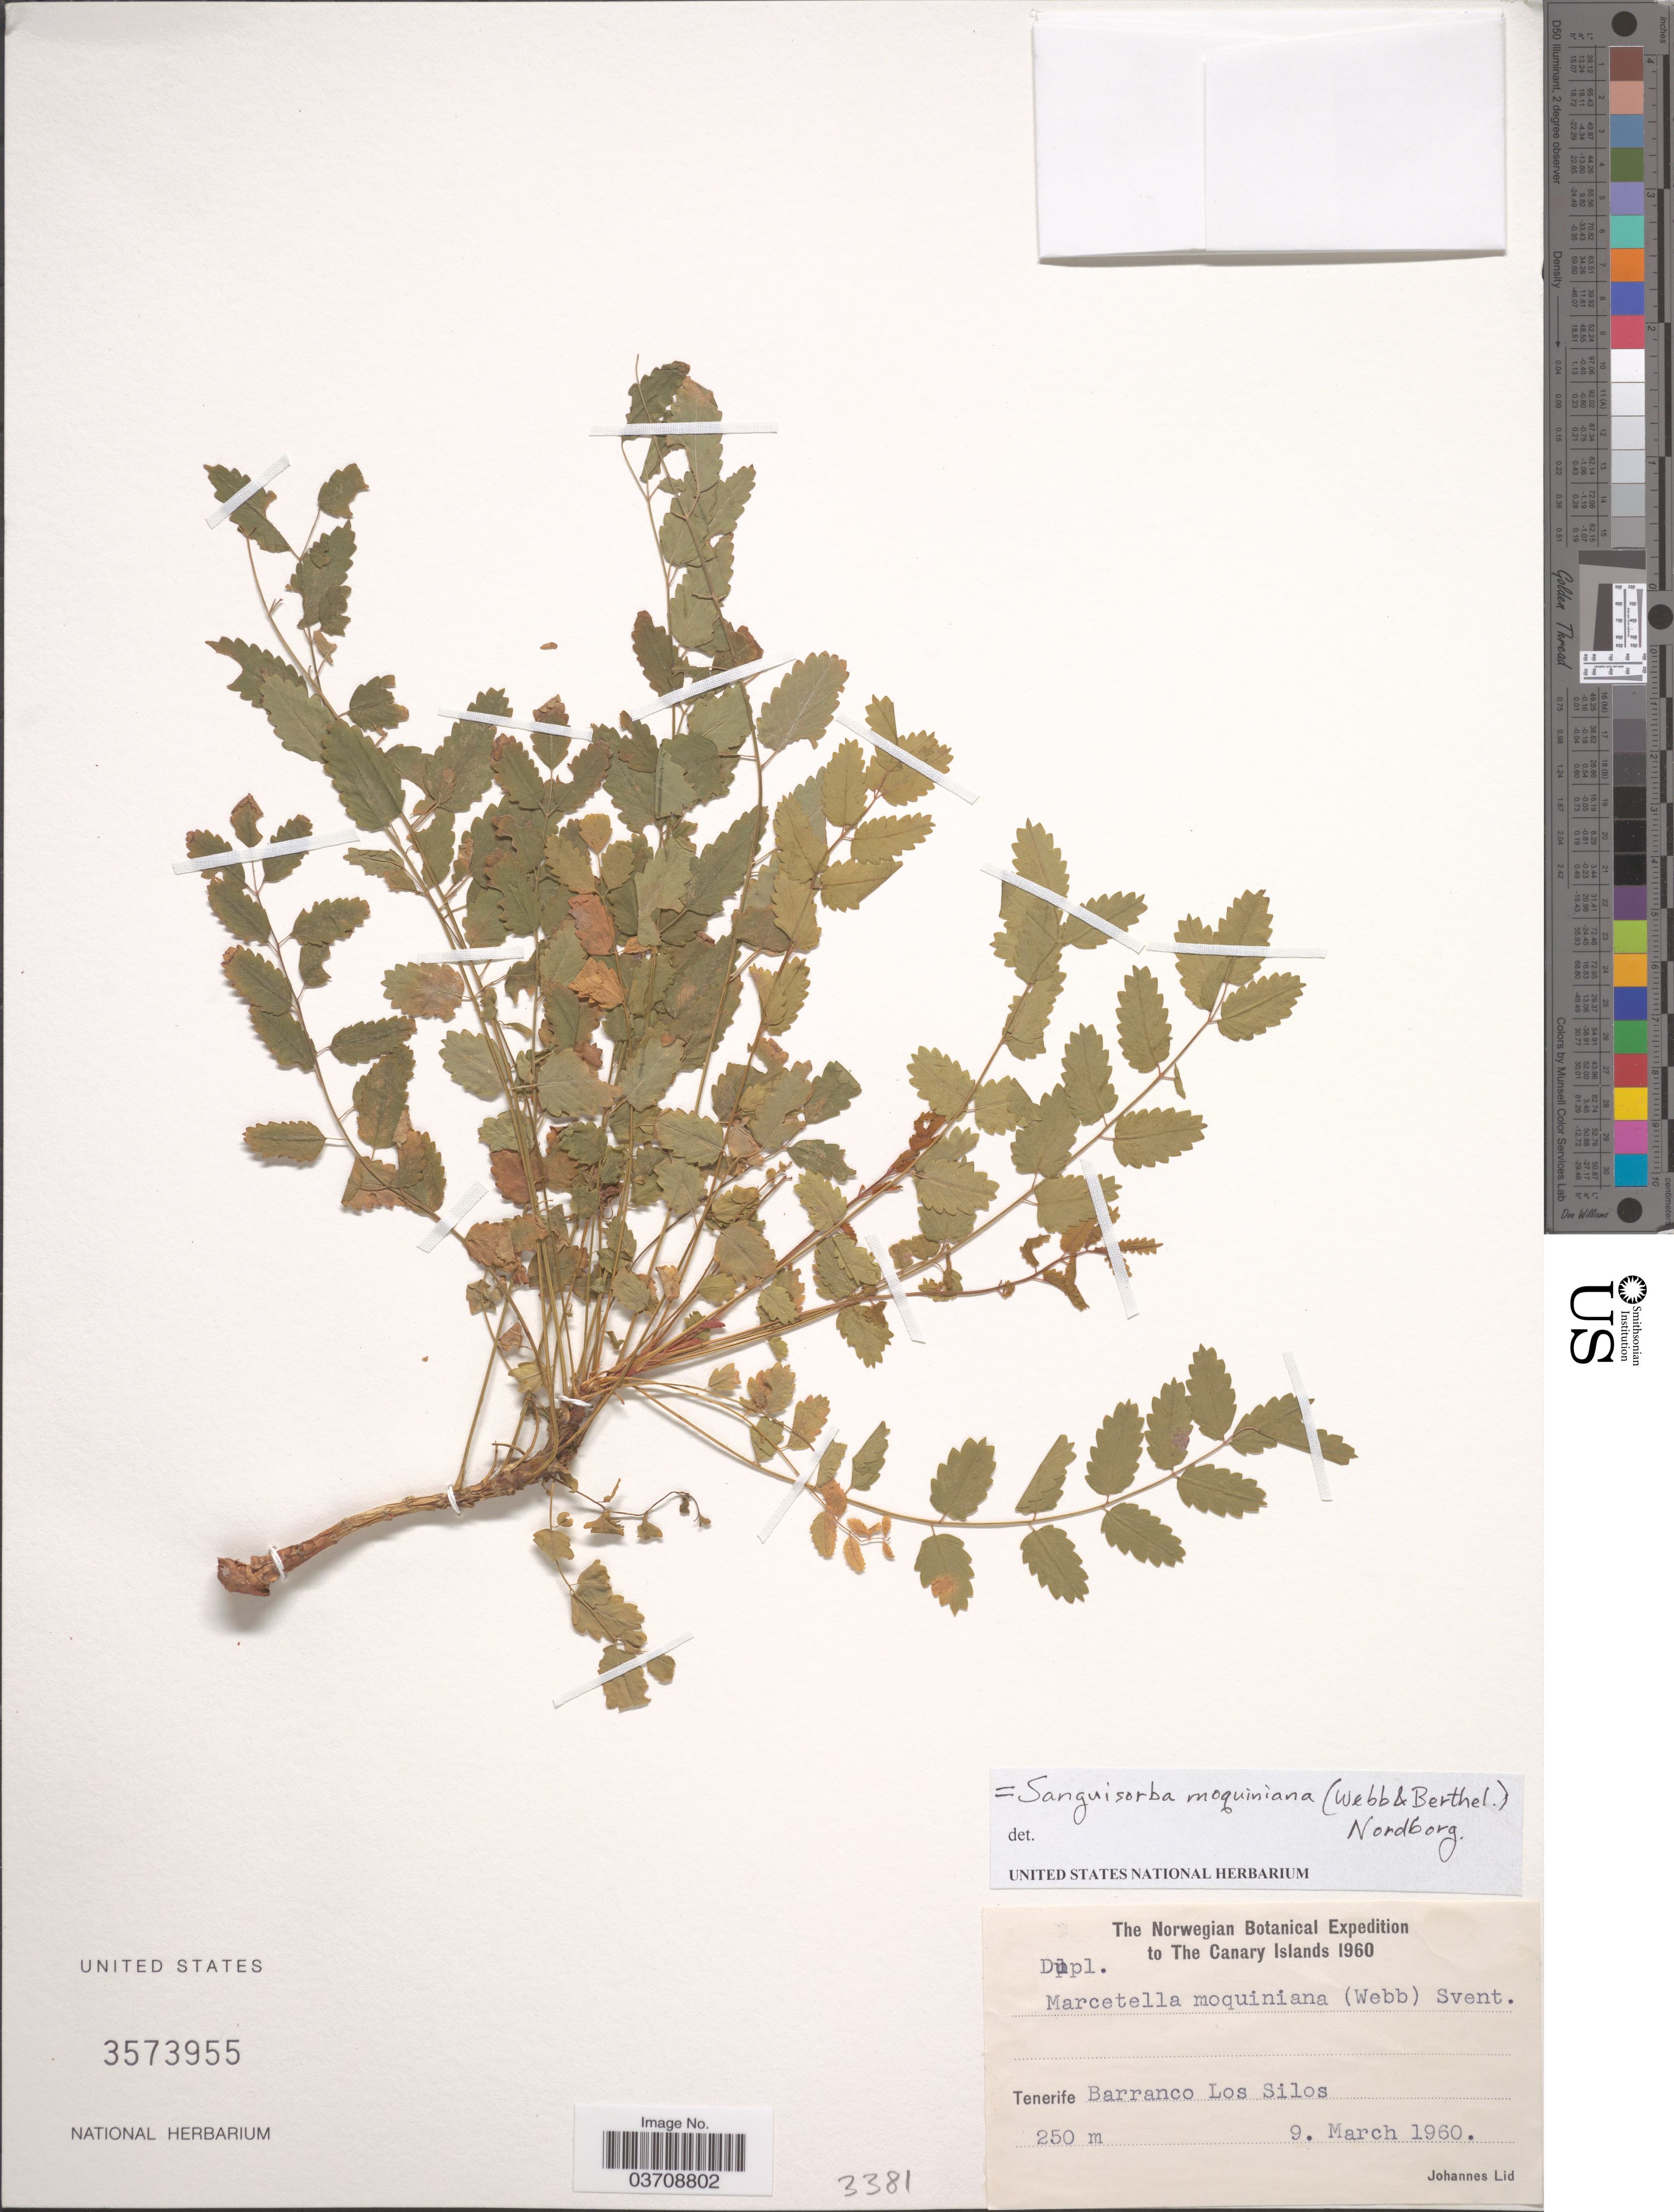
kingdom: Plantae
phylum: Tracheophyta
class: Magnoliopsida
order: Rosales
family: Rosaceae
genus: Sanguisorba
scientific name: Sanguisorba moquiniana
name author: (Webb & Berthel.) Nordborg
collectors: J. Lid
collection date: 1960-03-09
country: Spain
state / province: Canarias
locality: The Canary Islands. Tenerife, Barranco Los Silos.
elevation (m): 250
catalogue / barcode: US 3573955